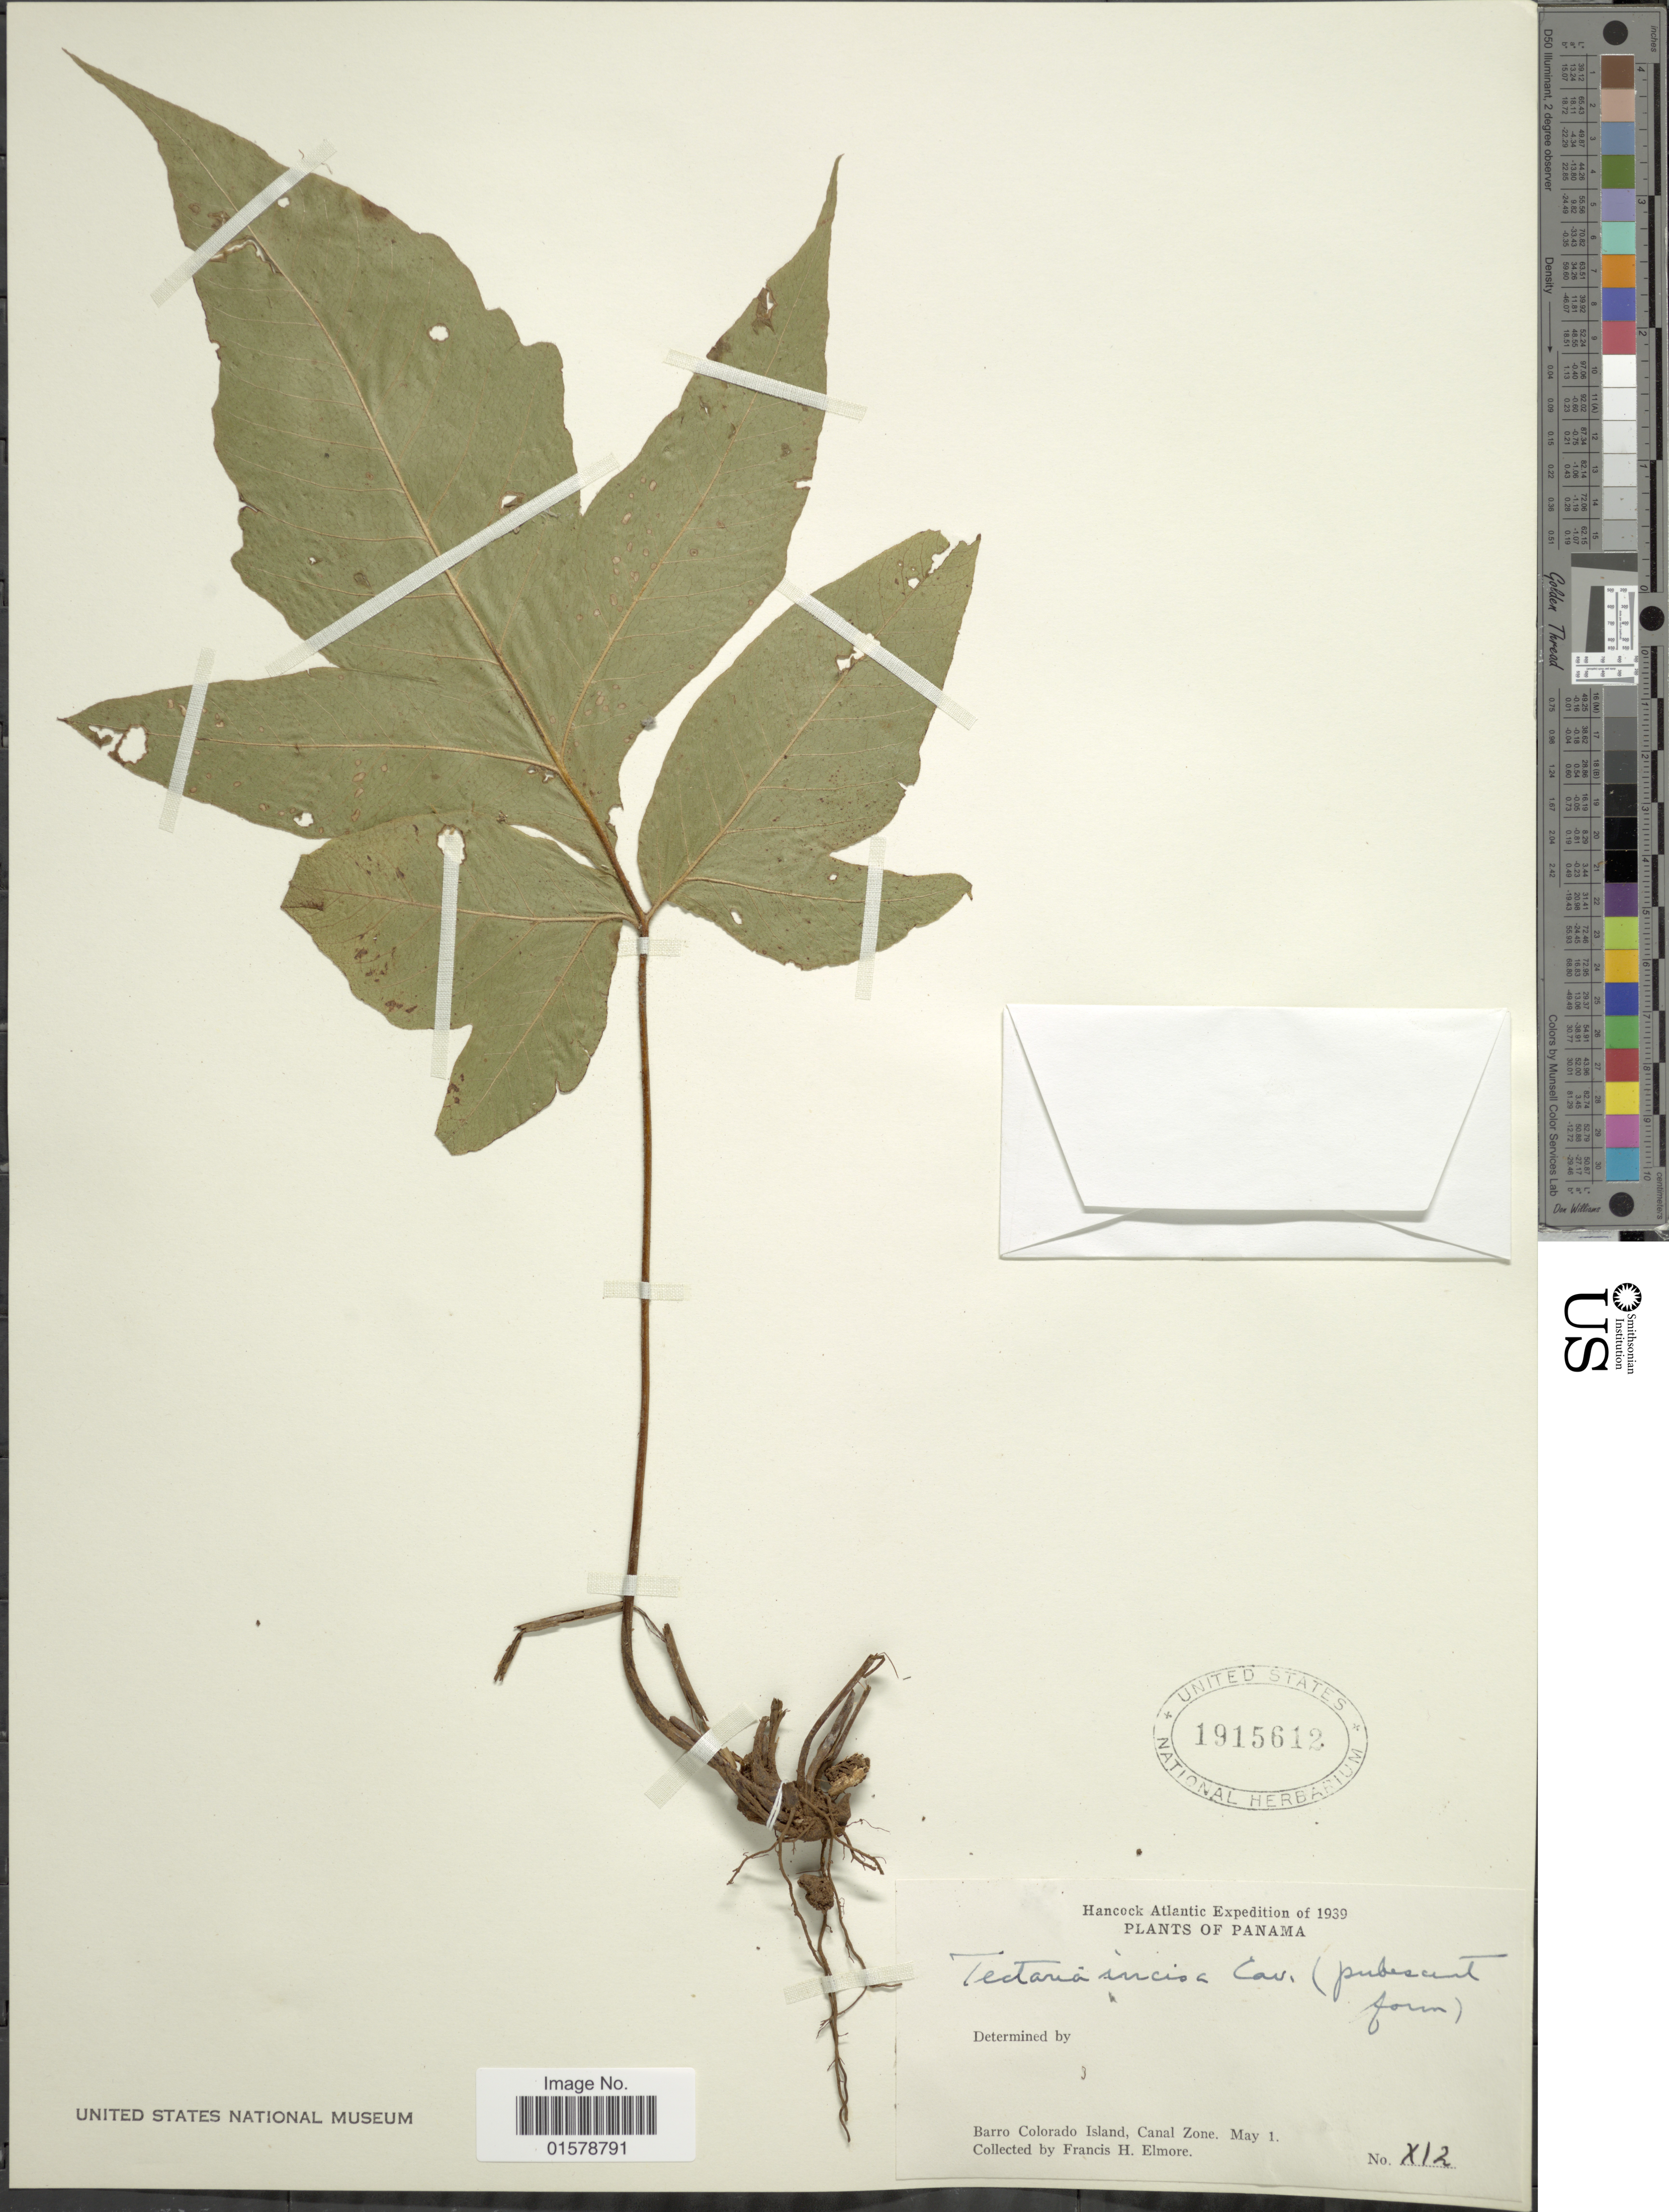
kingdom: Plantae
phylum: Tracheophyta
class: Polypodiopsida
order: Polypodiales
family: Tectariaceae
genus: Tectaria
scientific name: Tectaria pilosa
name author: (Fée) Maxon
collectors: F. H. Elmore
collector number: X12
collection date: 1939-05-01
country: Panama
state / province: Panamá Oeste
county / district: Canal Zone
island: Barro Colorado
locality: Barro Colorado Island, Canal Zone, Hancock Pacific Expedition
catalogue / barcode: US 1915612